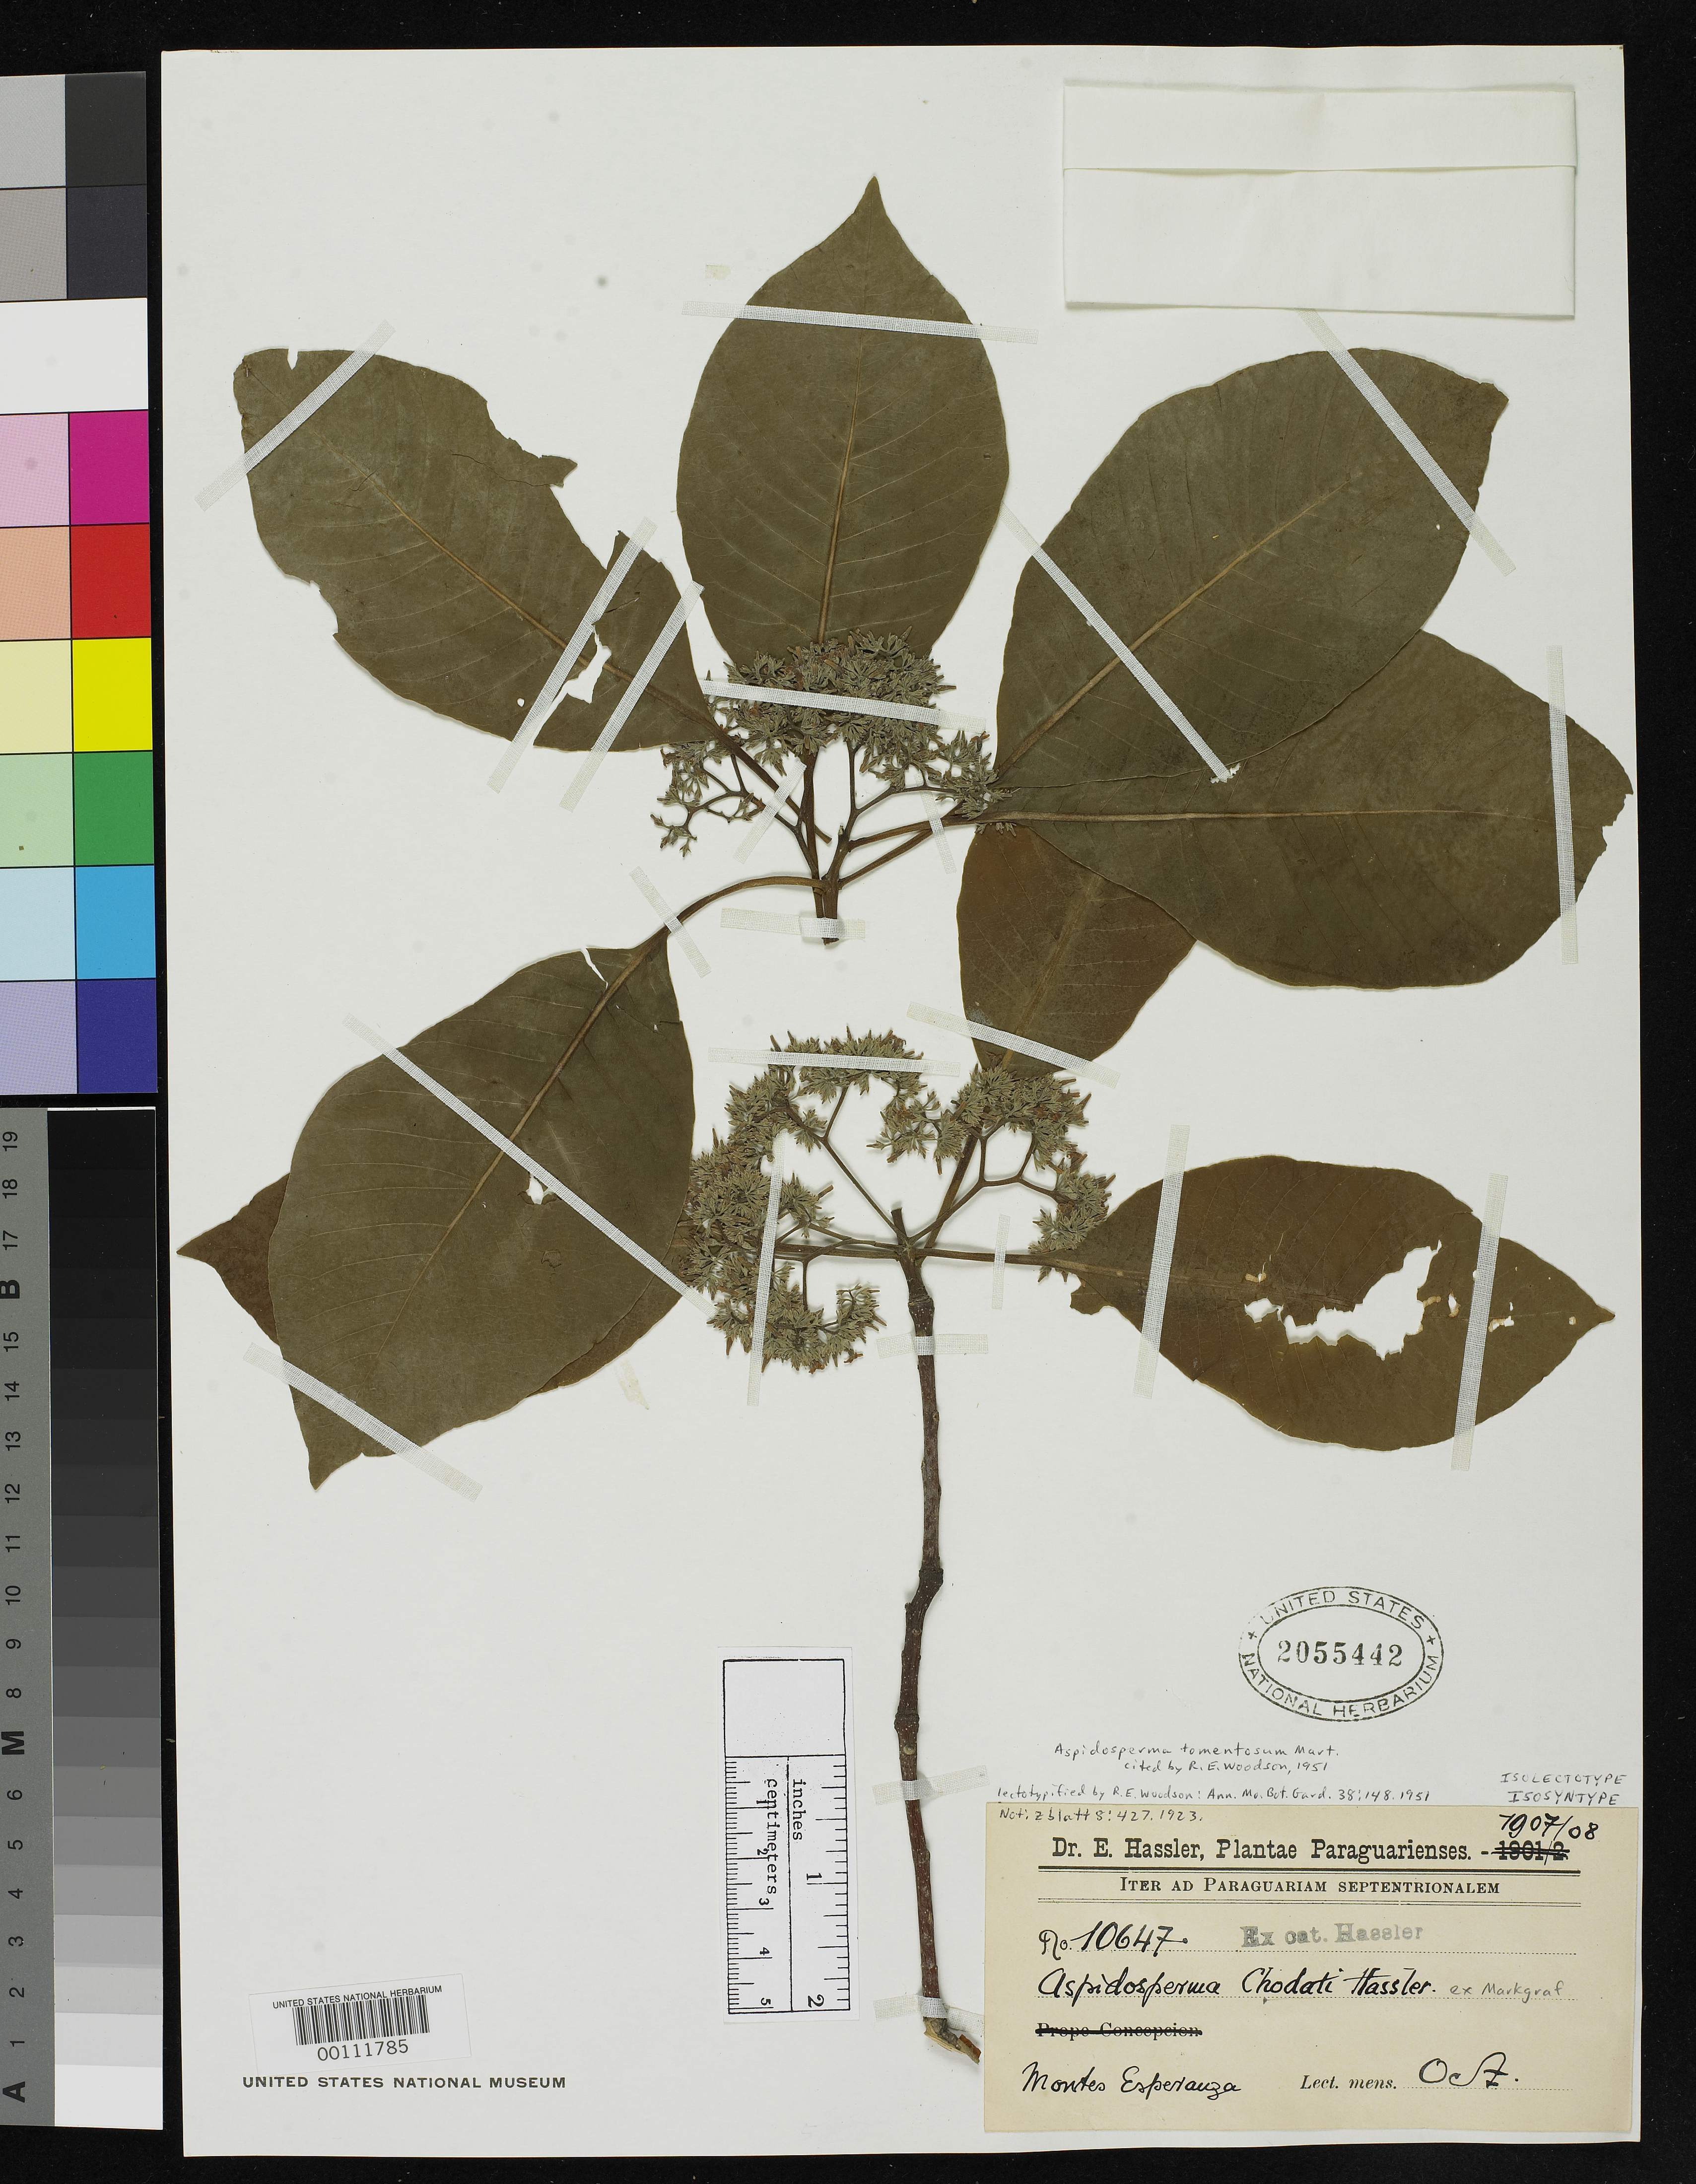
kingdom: Plantae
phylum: Tracheophyta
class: Magnoliopsida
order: Gentianales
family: Apocynaceae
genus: Aspidosperma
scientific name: Aspidosperma chodati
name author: Hassl. ex Markgr.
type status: Isolectotype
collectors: E. Hassler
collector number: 010647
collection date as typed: Oct 1907 to -- Oct 1908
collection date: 1907-10/1908-10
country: Paraguay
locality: Montes Esperanza.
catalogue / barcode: US 2055442